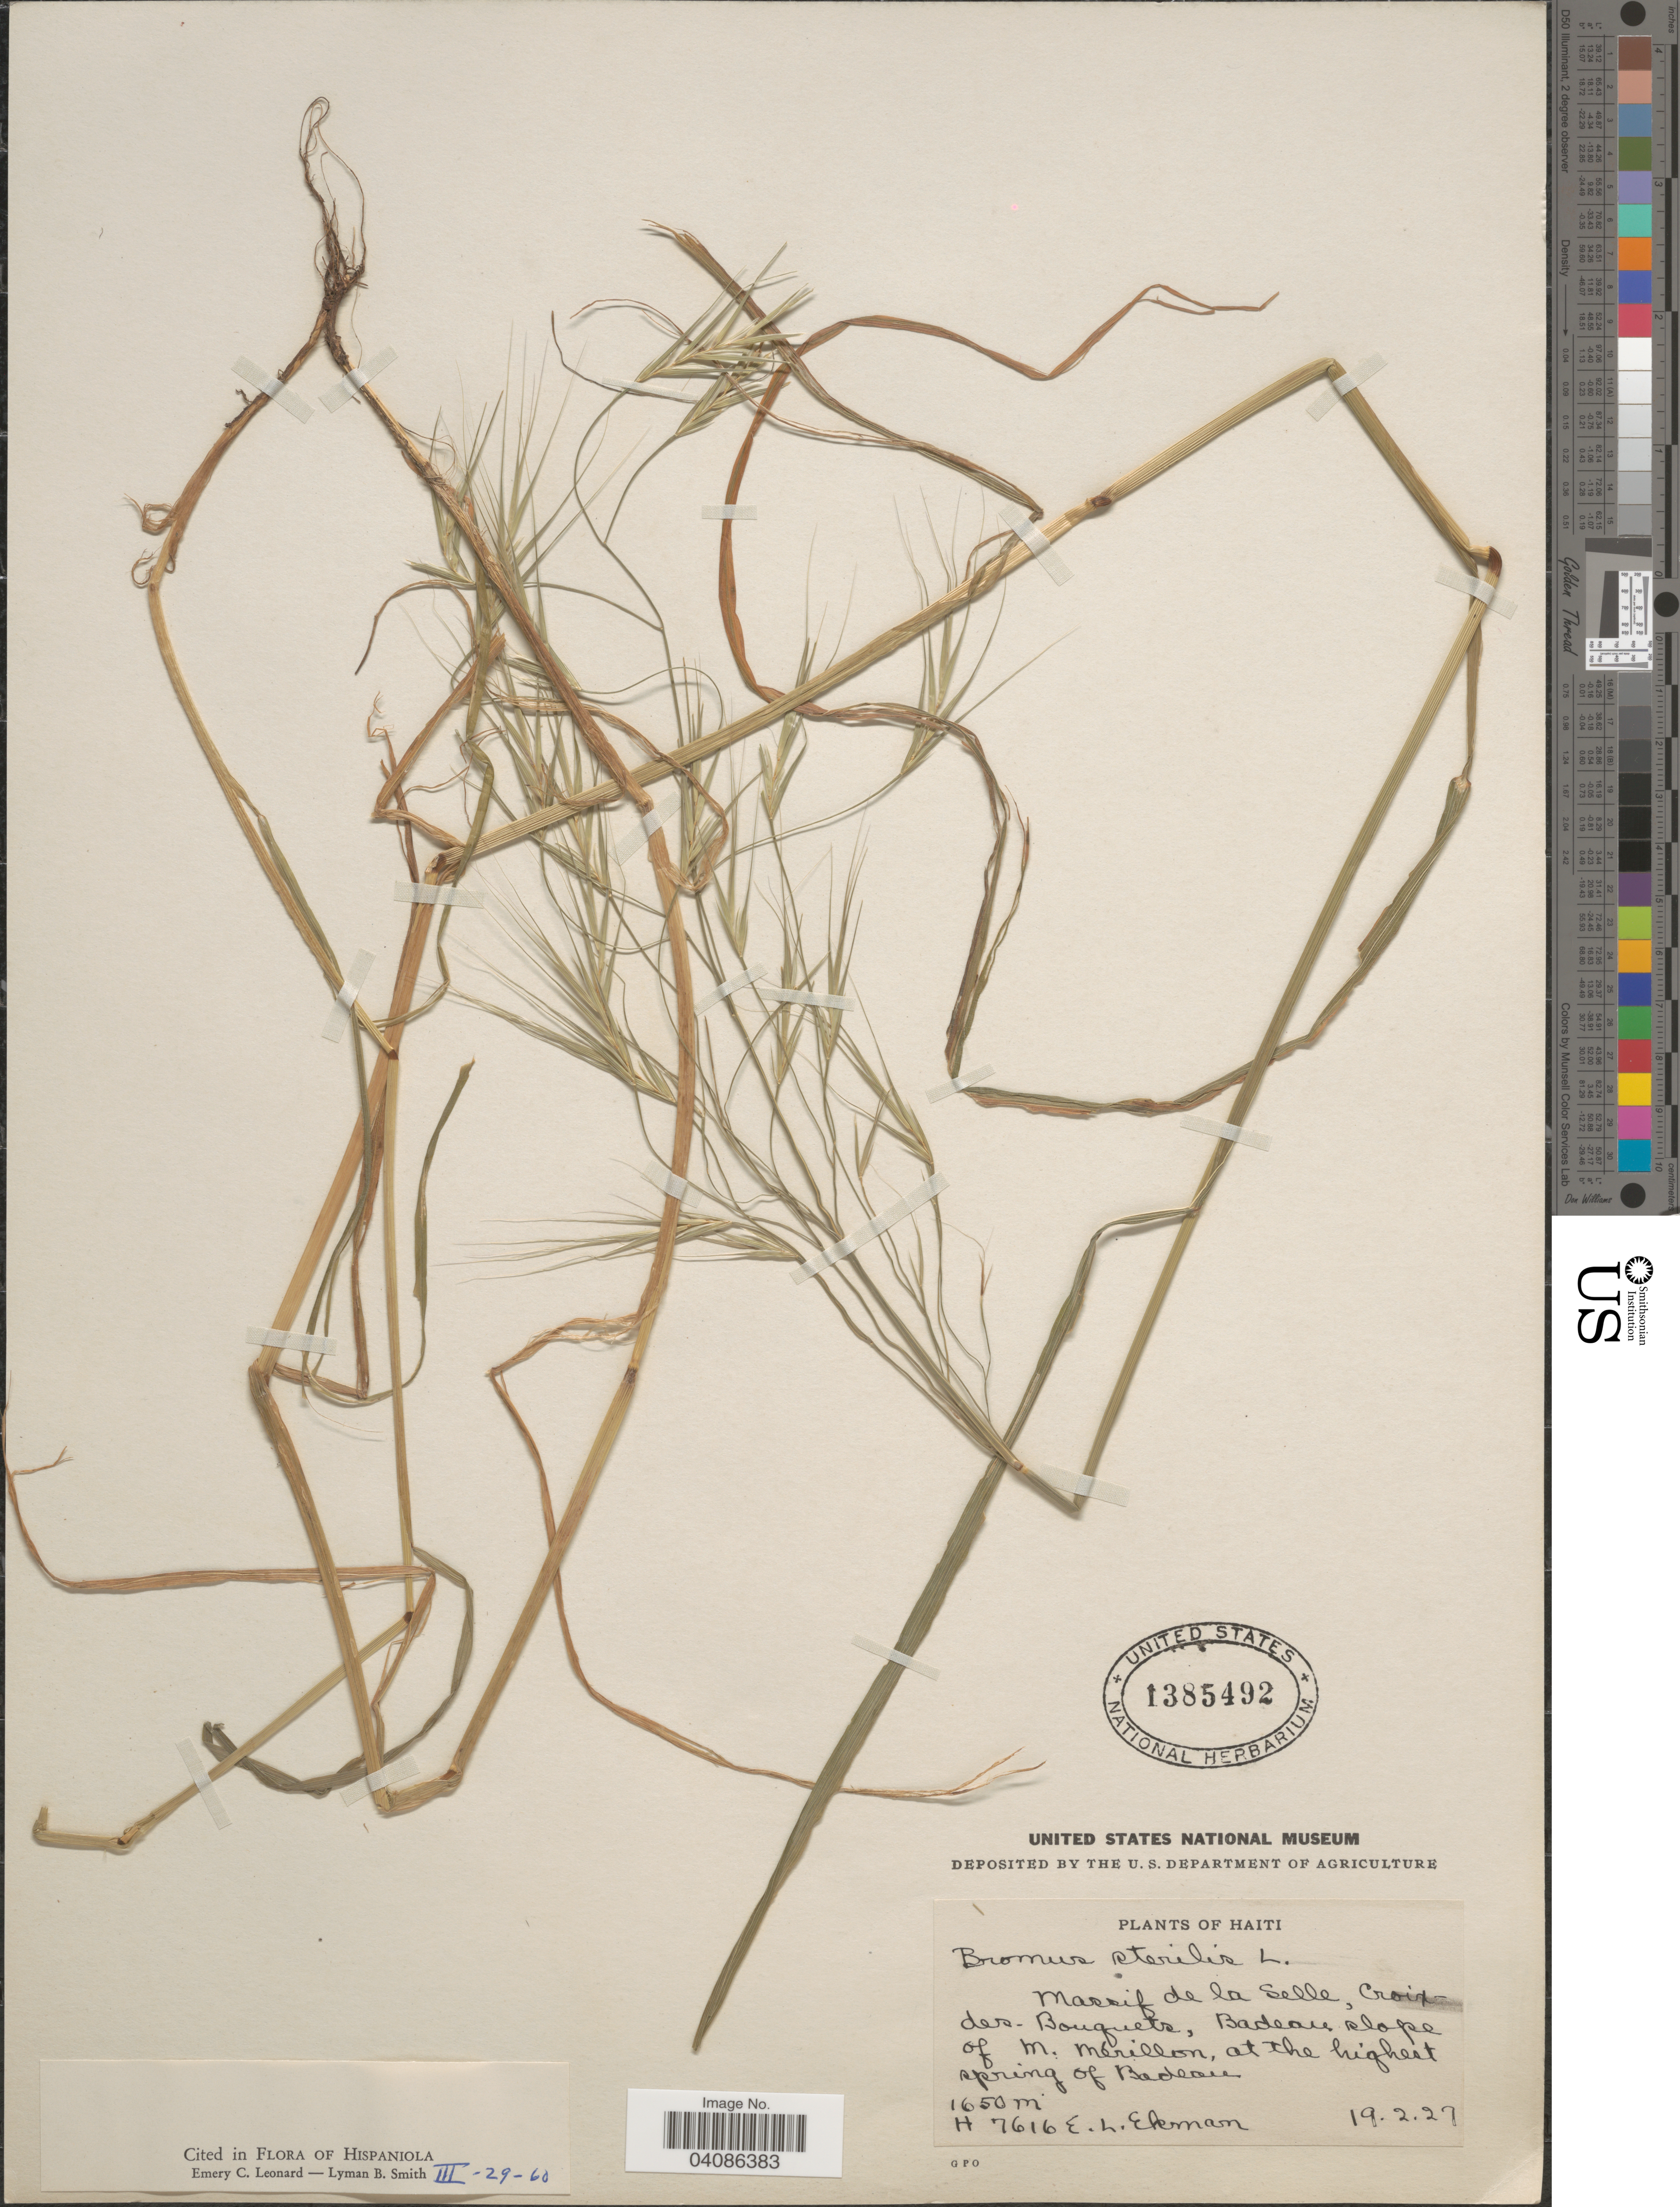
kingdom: Plantae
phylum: Tracheophyta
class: Liliopsida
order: Poales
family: Poaceae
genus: Bromus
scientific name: Bromus sterilis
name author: L.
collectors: E. L. Ekman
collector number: H7616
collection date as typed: Transcribed d/m/y: 19/2/27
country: Haiti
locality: Massif de la Selle, Croix-des-Bouquets, Badeau slope of M. Mérillon, at the highest spring of Badeau.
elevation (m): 1650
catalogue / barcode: US 1385492